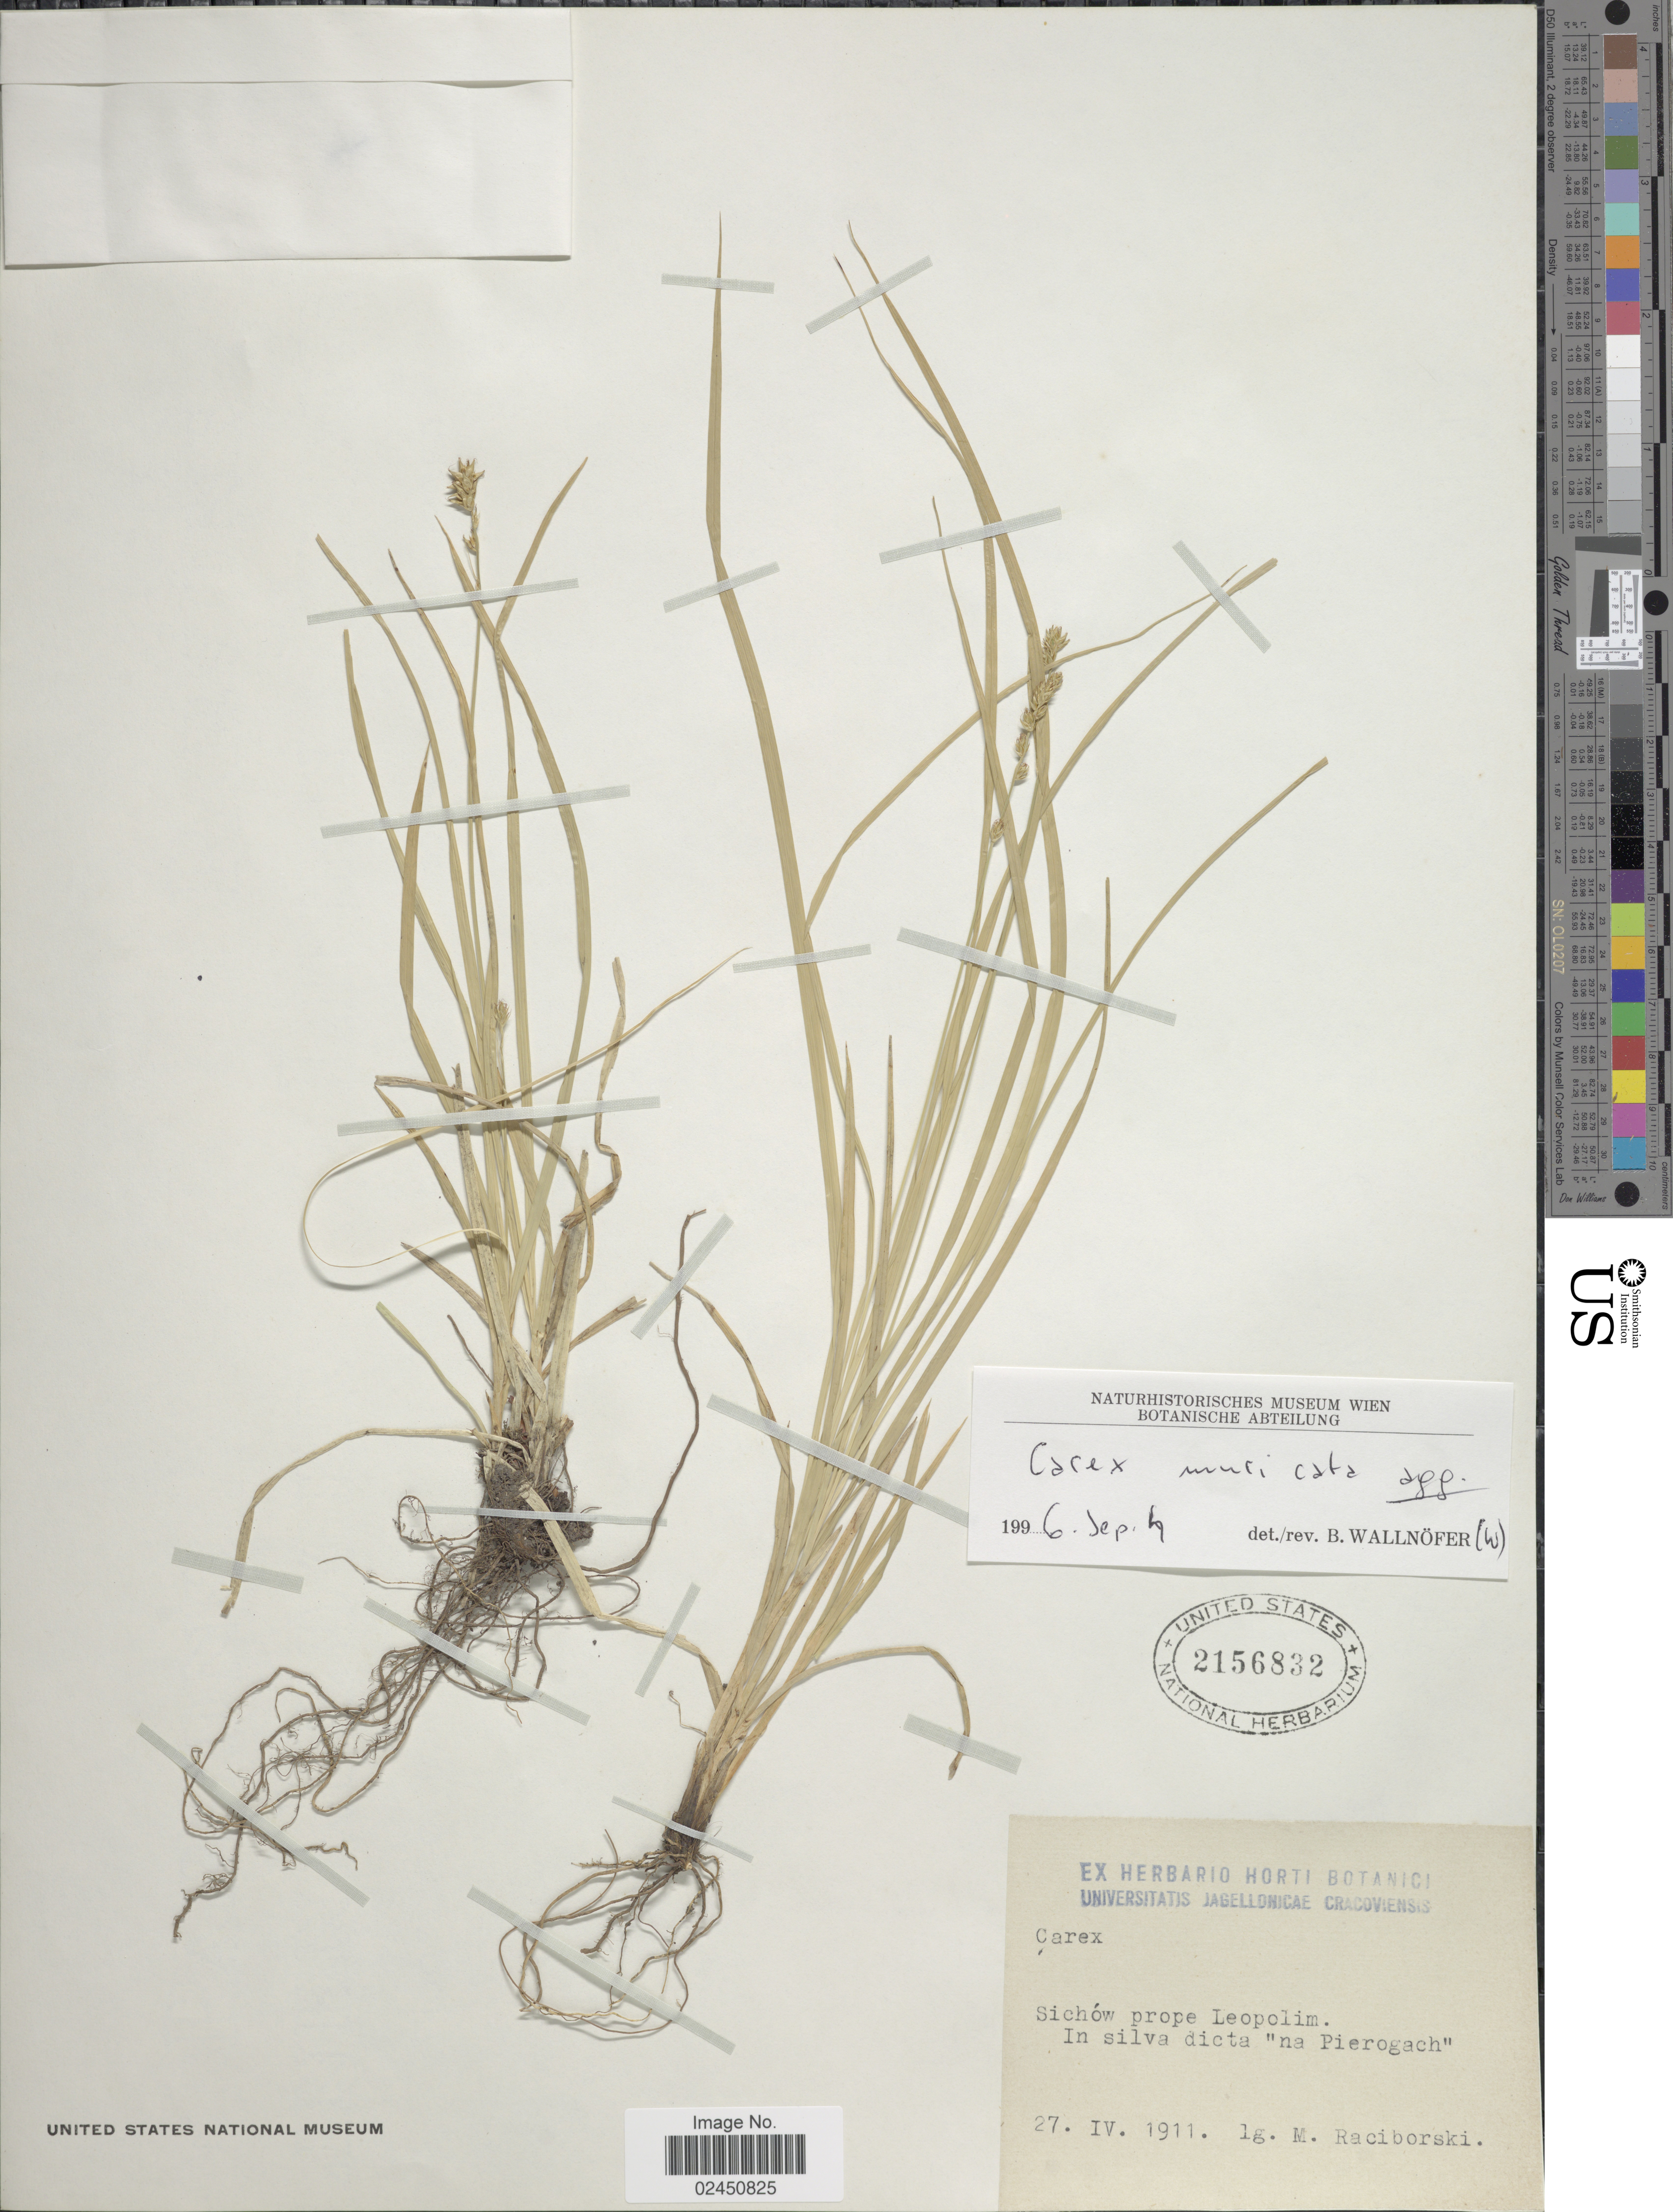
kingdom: Plantae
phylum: Tracheophyta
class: Liliopsida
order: Poales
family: Cyperaceae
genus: Carex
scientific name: Carex muricata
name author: L.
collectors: M. Raciborski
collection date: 1911-04-27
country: Poland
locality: Sichow prope Leopolim, dicta na Pierogach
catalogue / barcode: US 2156832